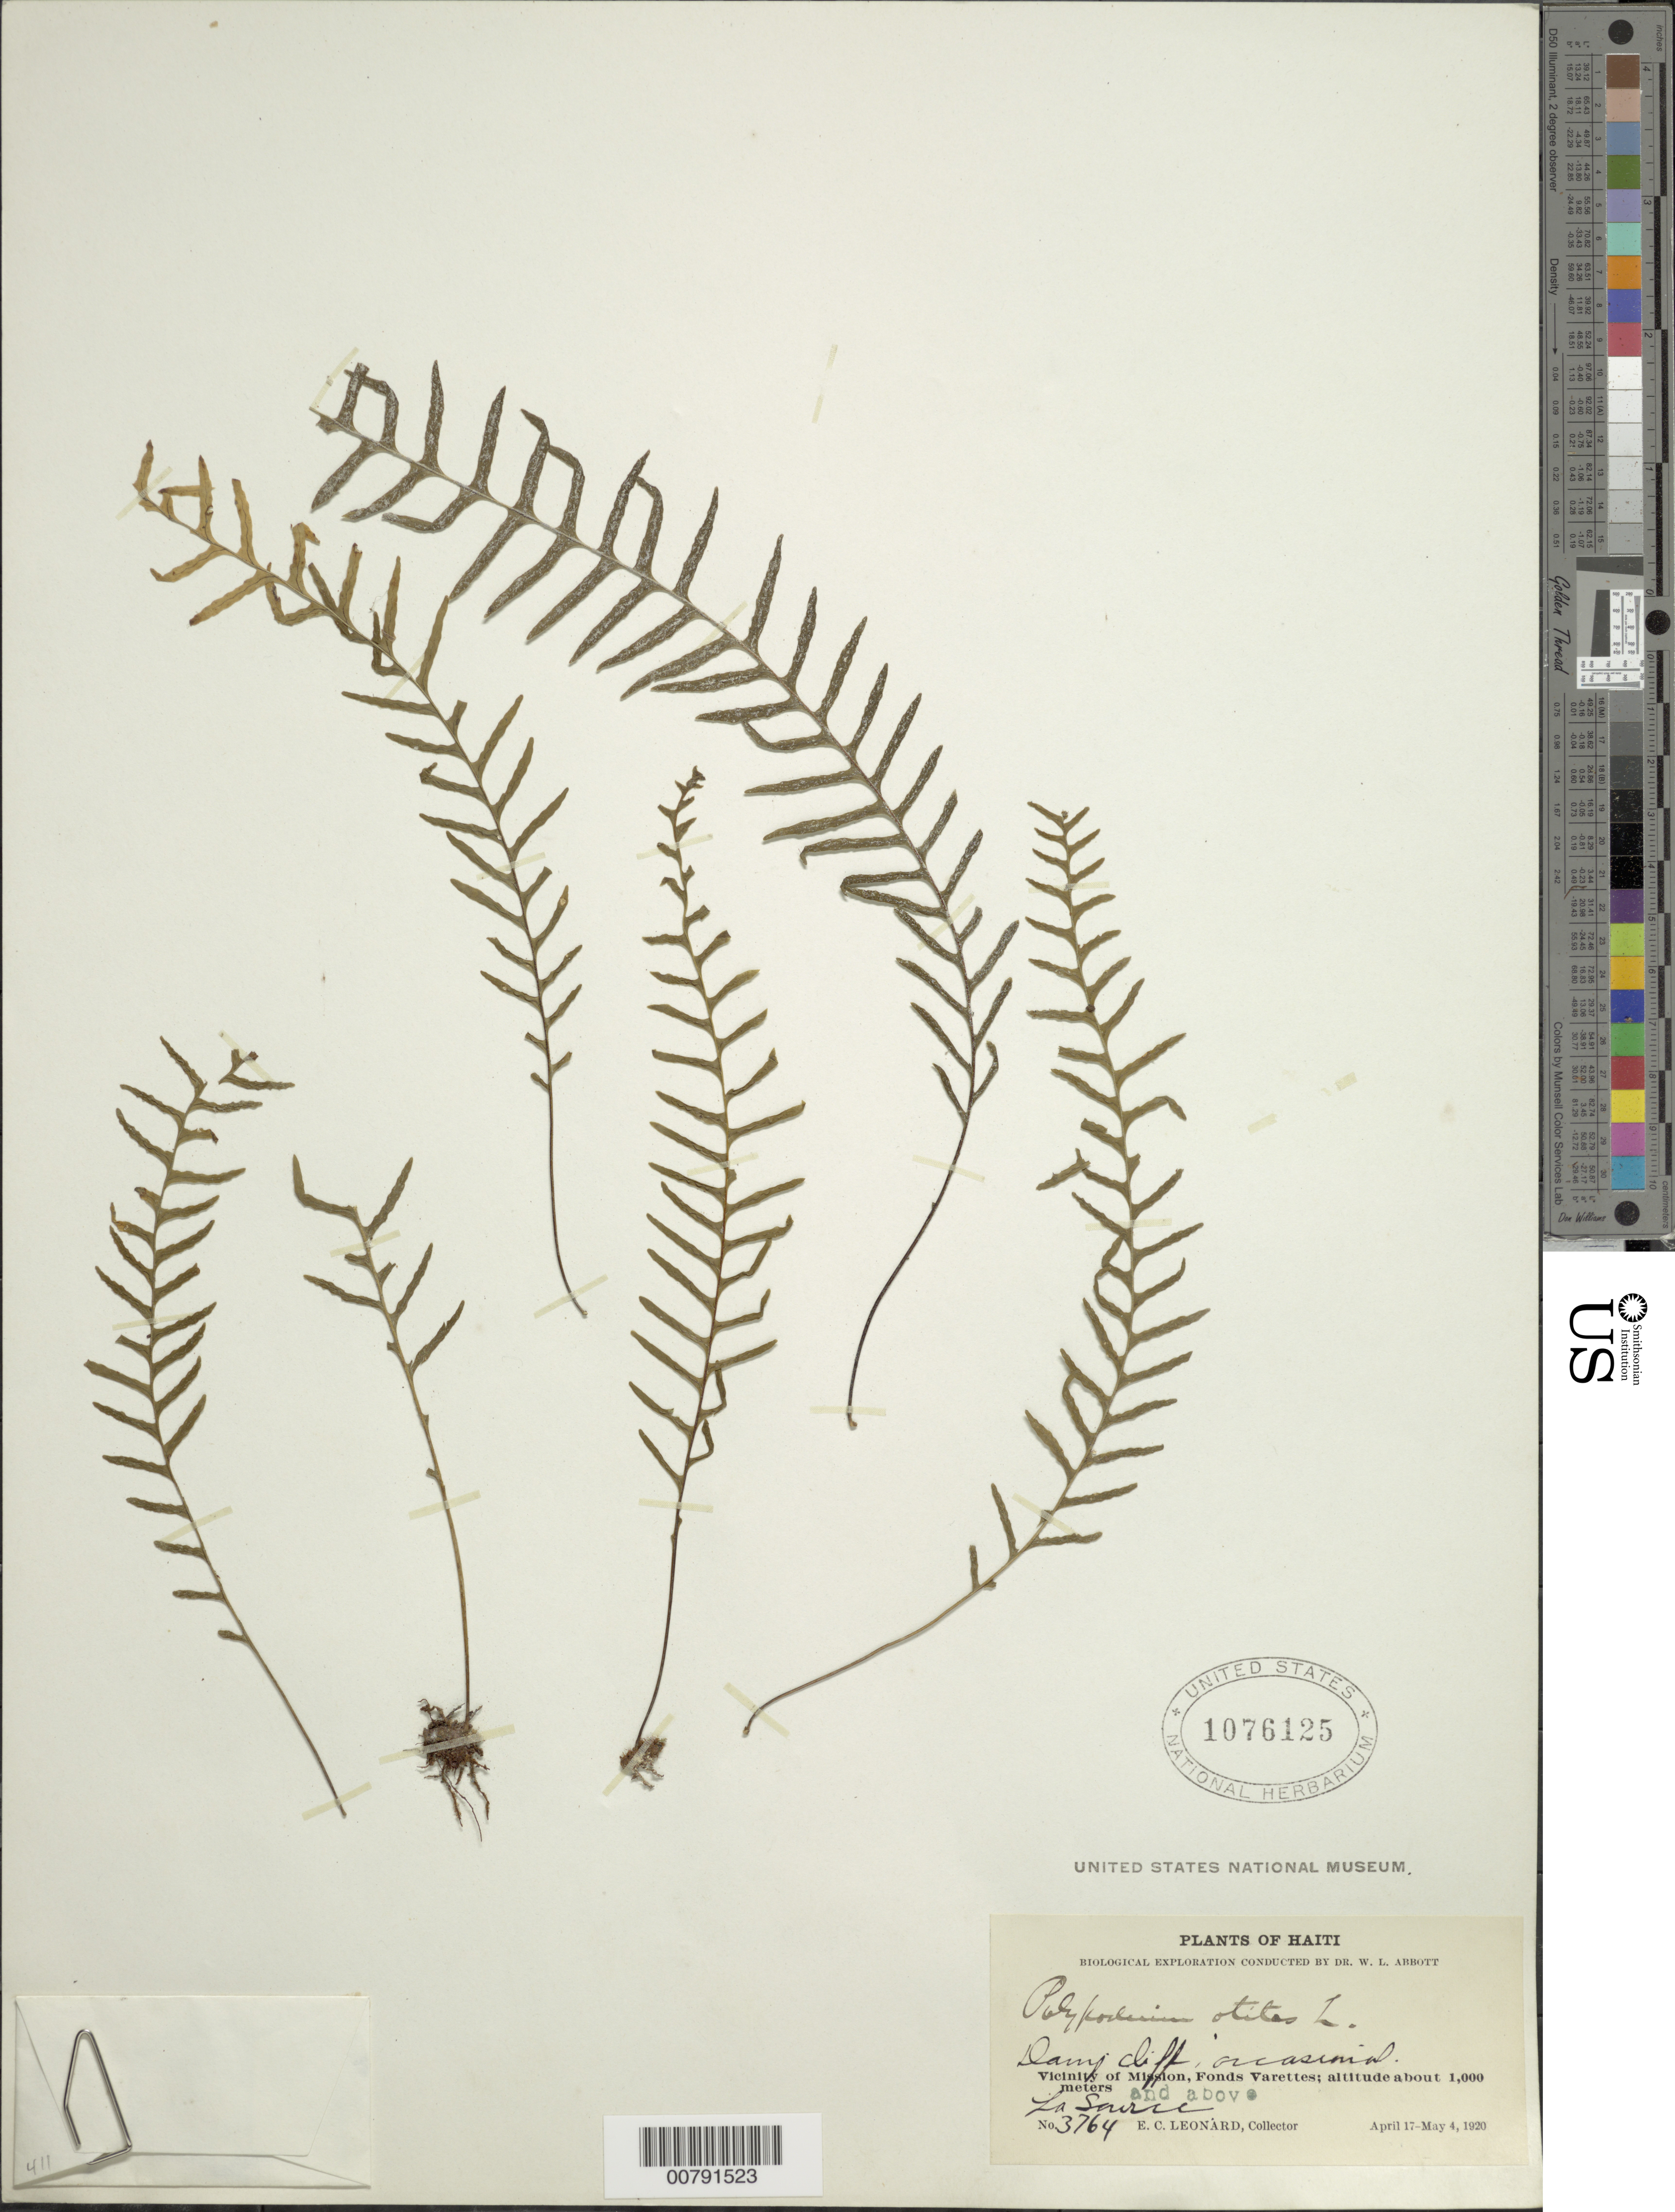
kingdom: Plantae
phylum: Tracheophyta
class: Polypodiopsida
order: Polypodiales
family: Polypodiaceae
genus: Polypodium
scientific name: Polypodium otites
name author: L.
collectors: E. C. Leonard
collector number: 3764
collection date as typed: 17 Apr 1920 04 May 1920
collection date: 1920-04-17/1920-05-04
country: Haiti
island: Hispaniola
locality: Mission vicinity, Fonds Varettes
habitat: Damp cliff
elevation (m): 1000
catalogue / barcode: US 1076125